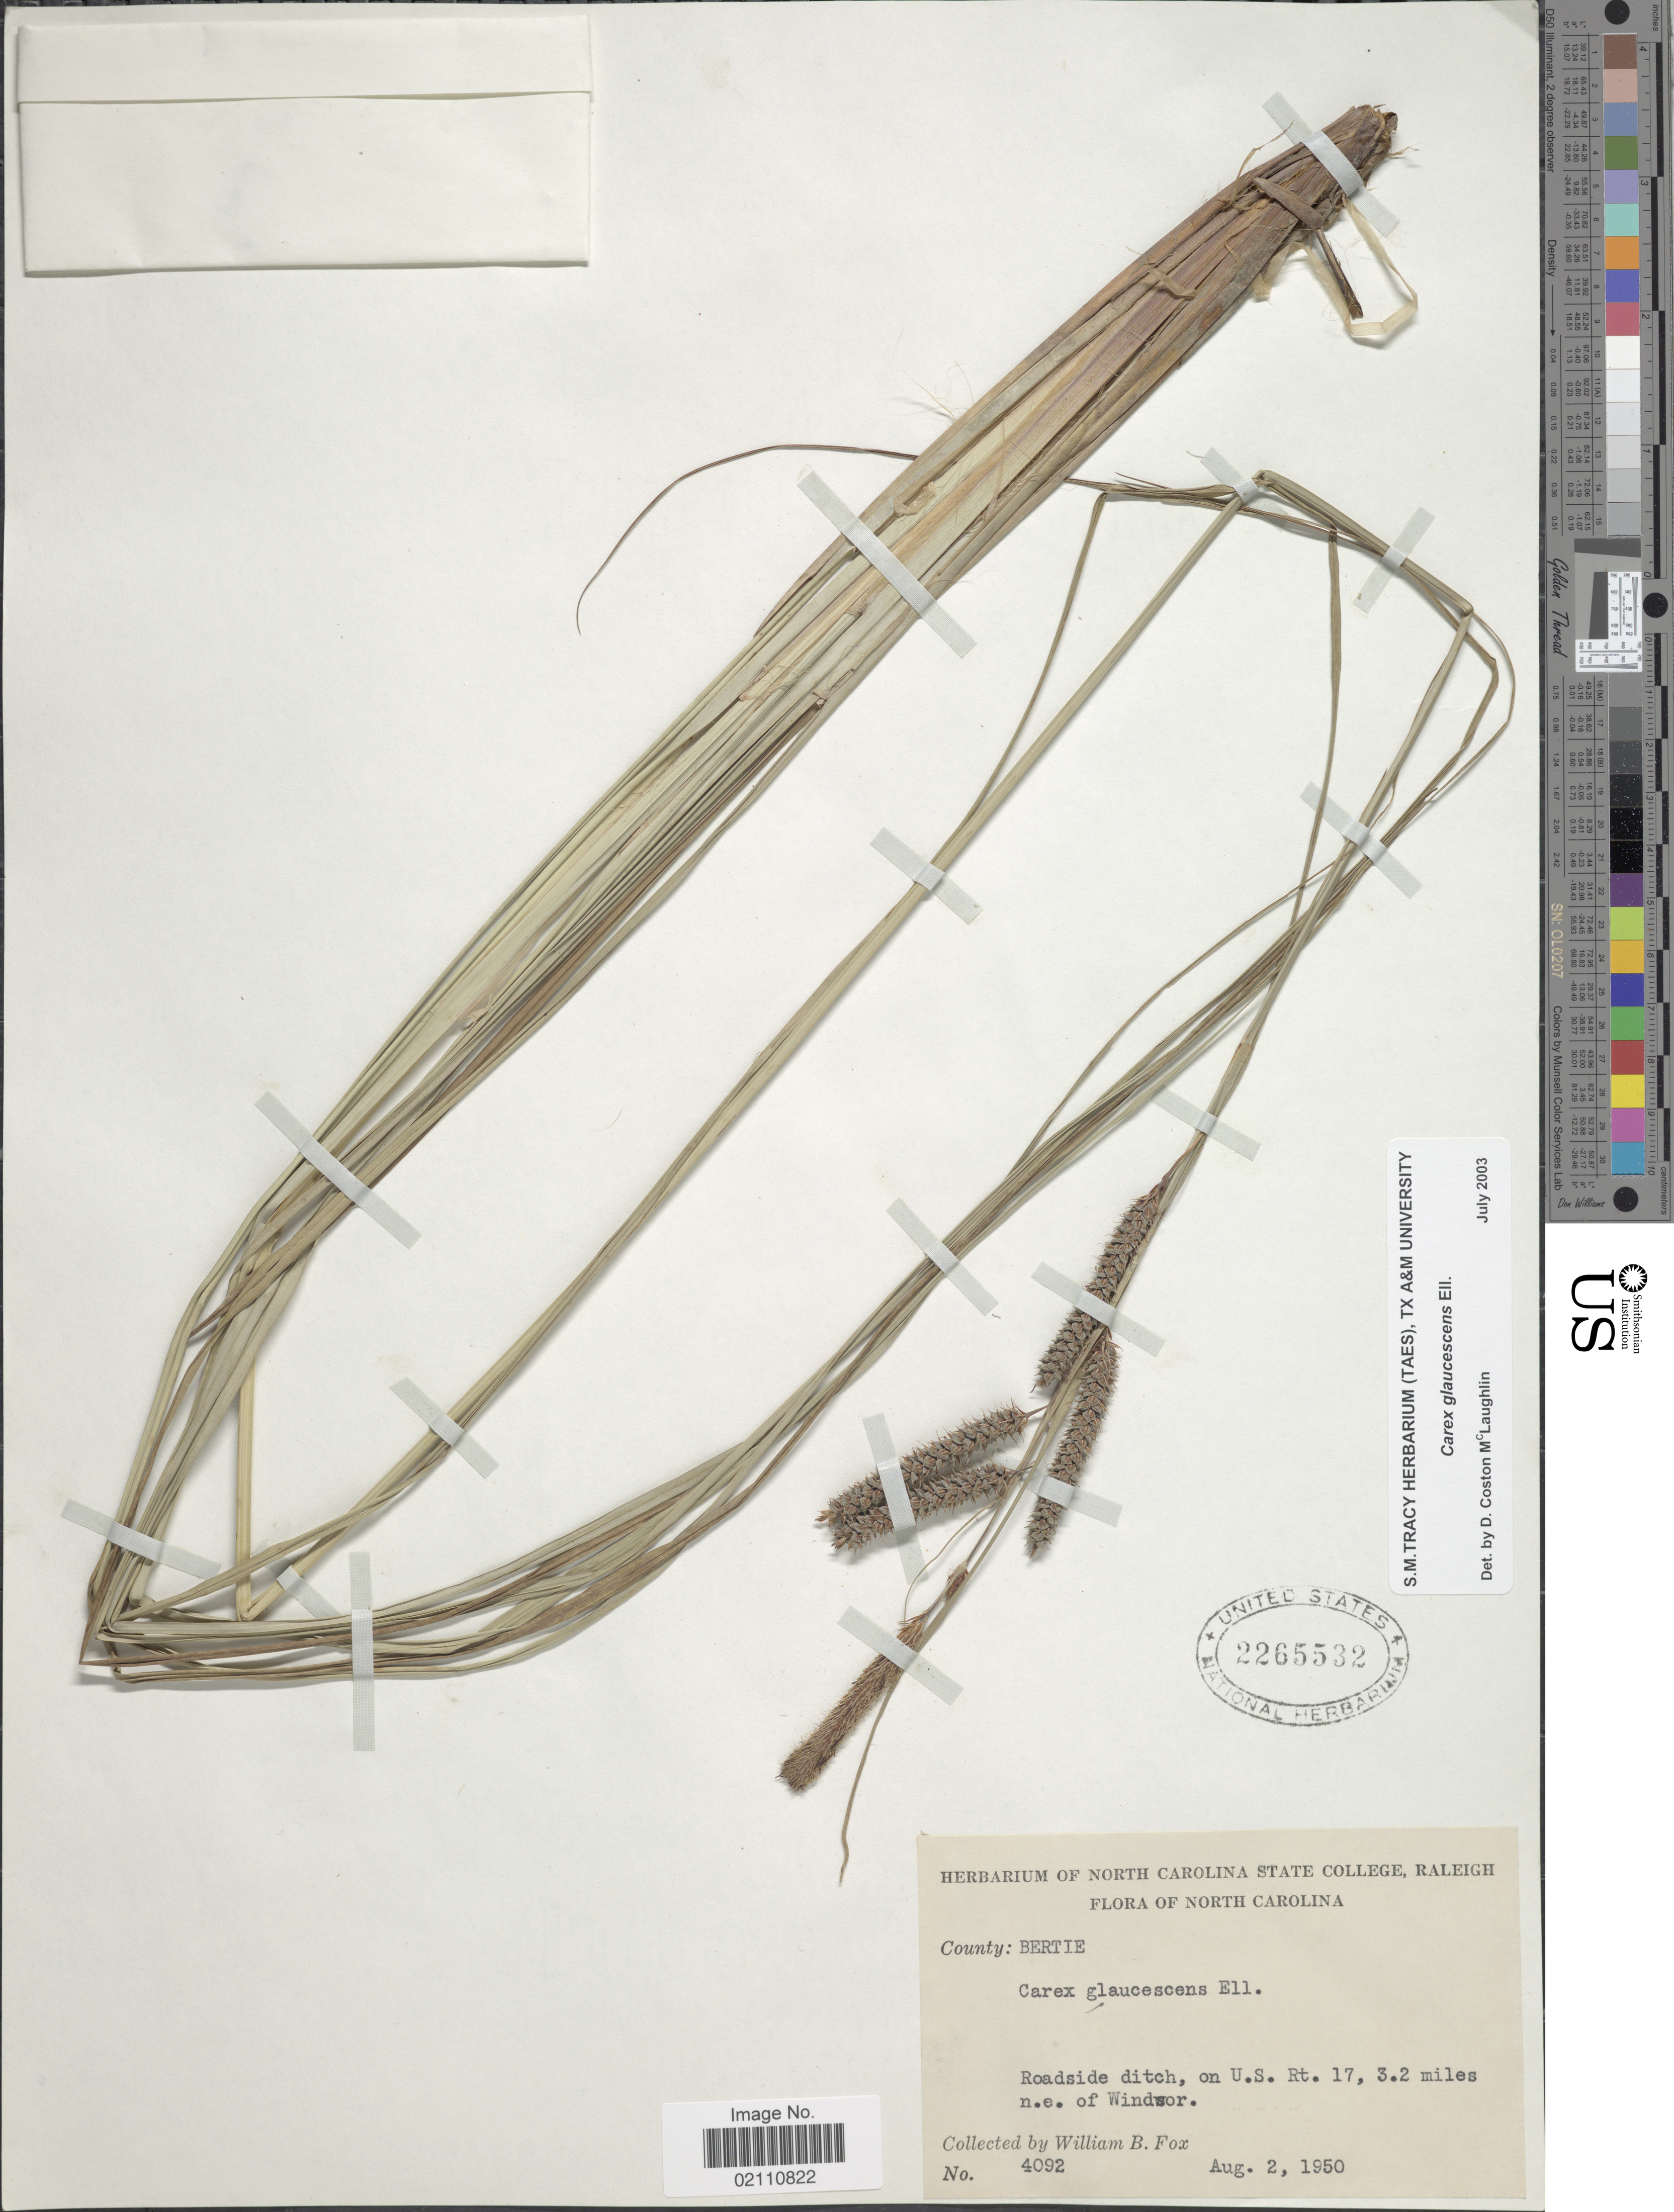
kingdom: Plantae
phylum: Tracheophyta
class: Liliopsida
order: Poales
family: Cyperaceae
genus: Carex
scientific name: Carex glaucescens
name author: Elliott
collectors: W. B. Fox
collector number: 4092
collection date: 1950-08-02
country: United States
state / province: North Carolina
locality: County: Bertie, Roadside ditch, on U.S. Rt. 17, 3.2 miles n.e. of Windsor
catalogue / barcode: US 2265532